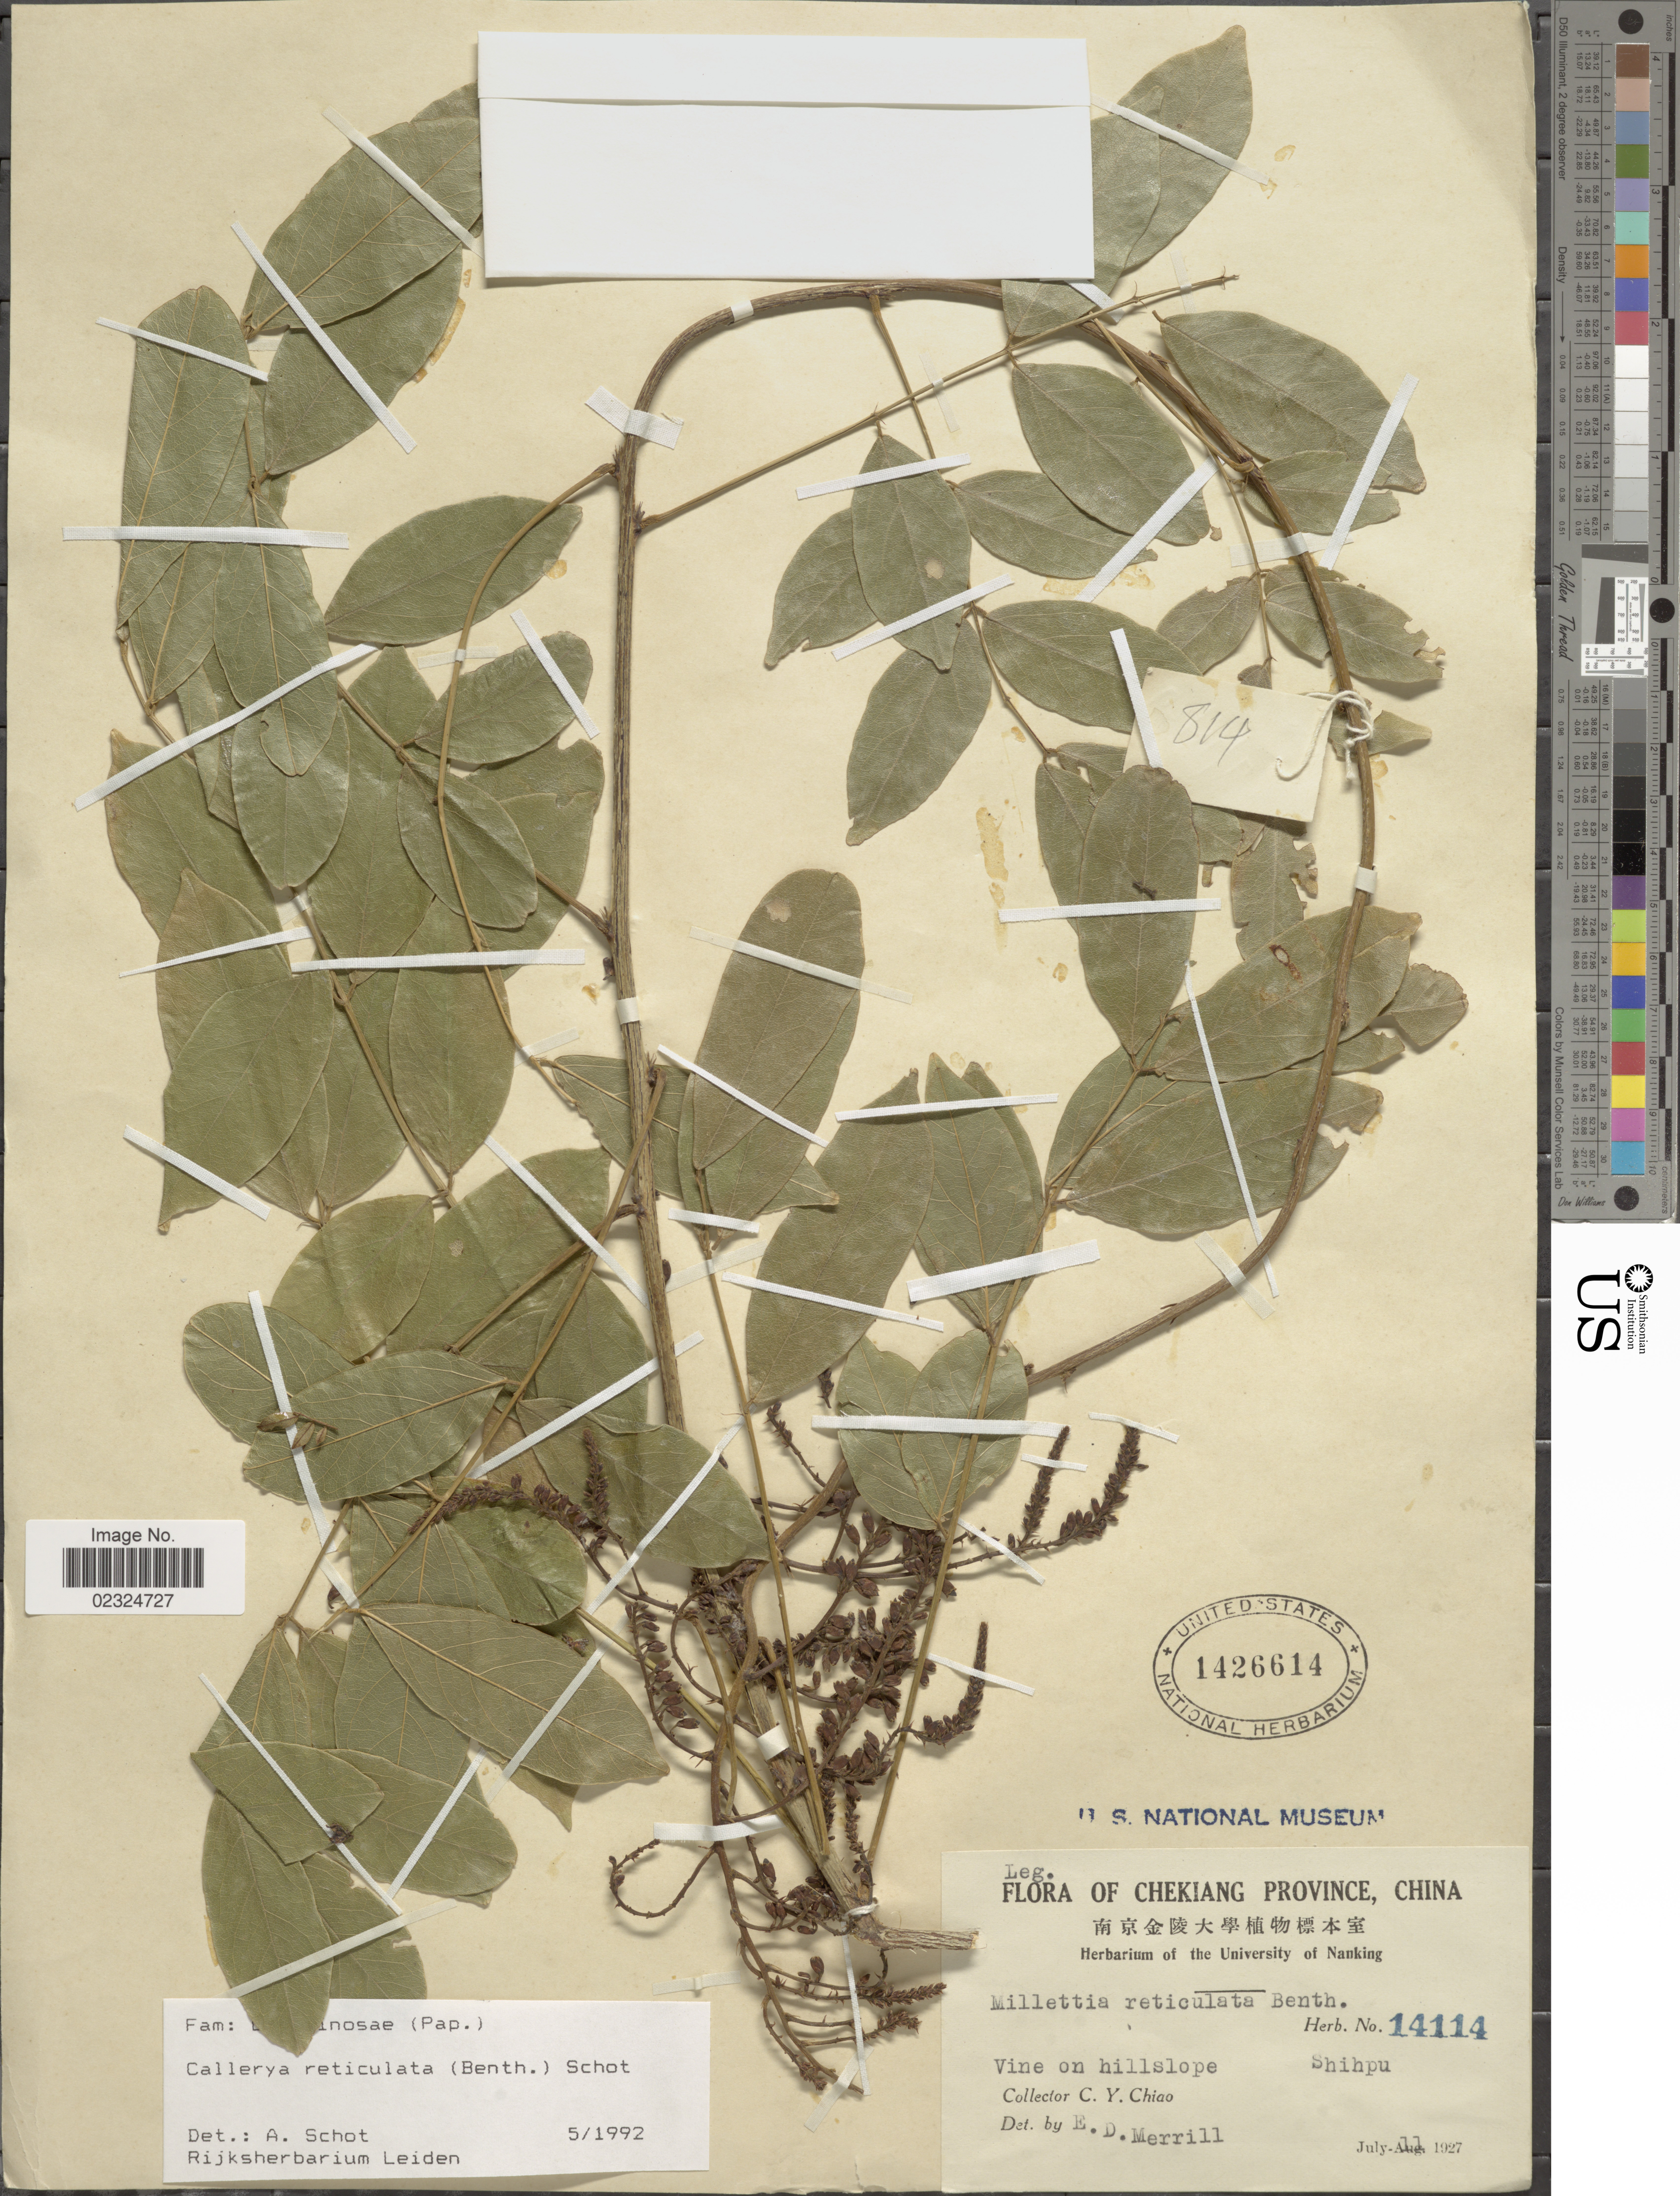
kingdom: Plantae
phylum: Tracheophyta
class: Magnoliopsida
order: Fabales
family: Fabaceae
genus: Wisteriopsis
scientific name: Wisteriopsis reticulata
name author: (Benth.) J. Compton & Schrire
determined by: Strong, Mark T., (BOT), Smithsonian Institution - National Museum of Natural History (UNITED STATES)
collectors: C. Y. Chiao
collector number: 14114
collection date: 1927-07-11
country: China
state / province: Zhejiang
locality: Chekiang Province, Shihpu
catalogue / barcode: US 1426614